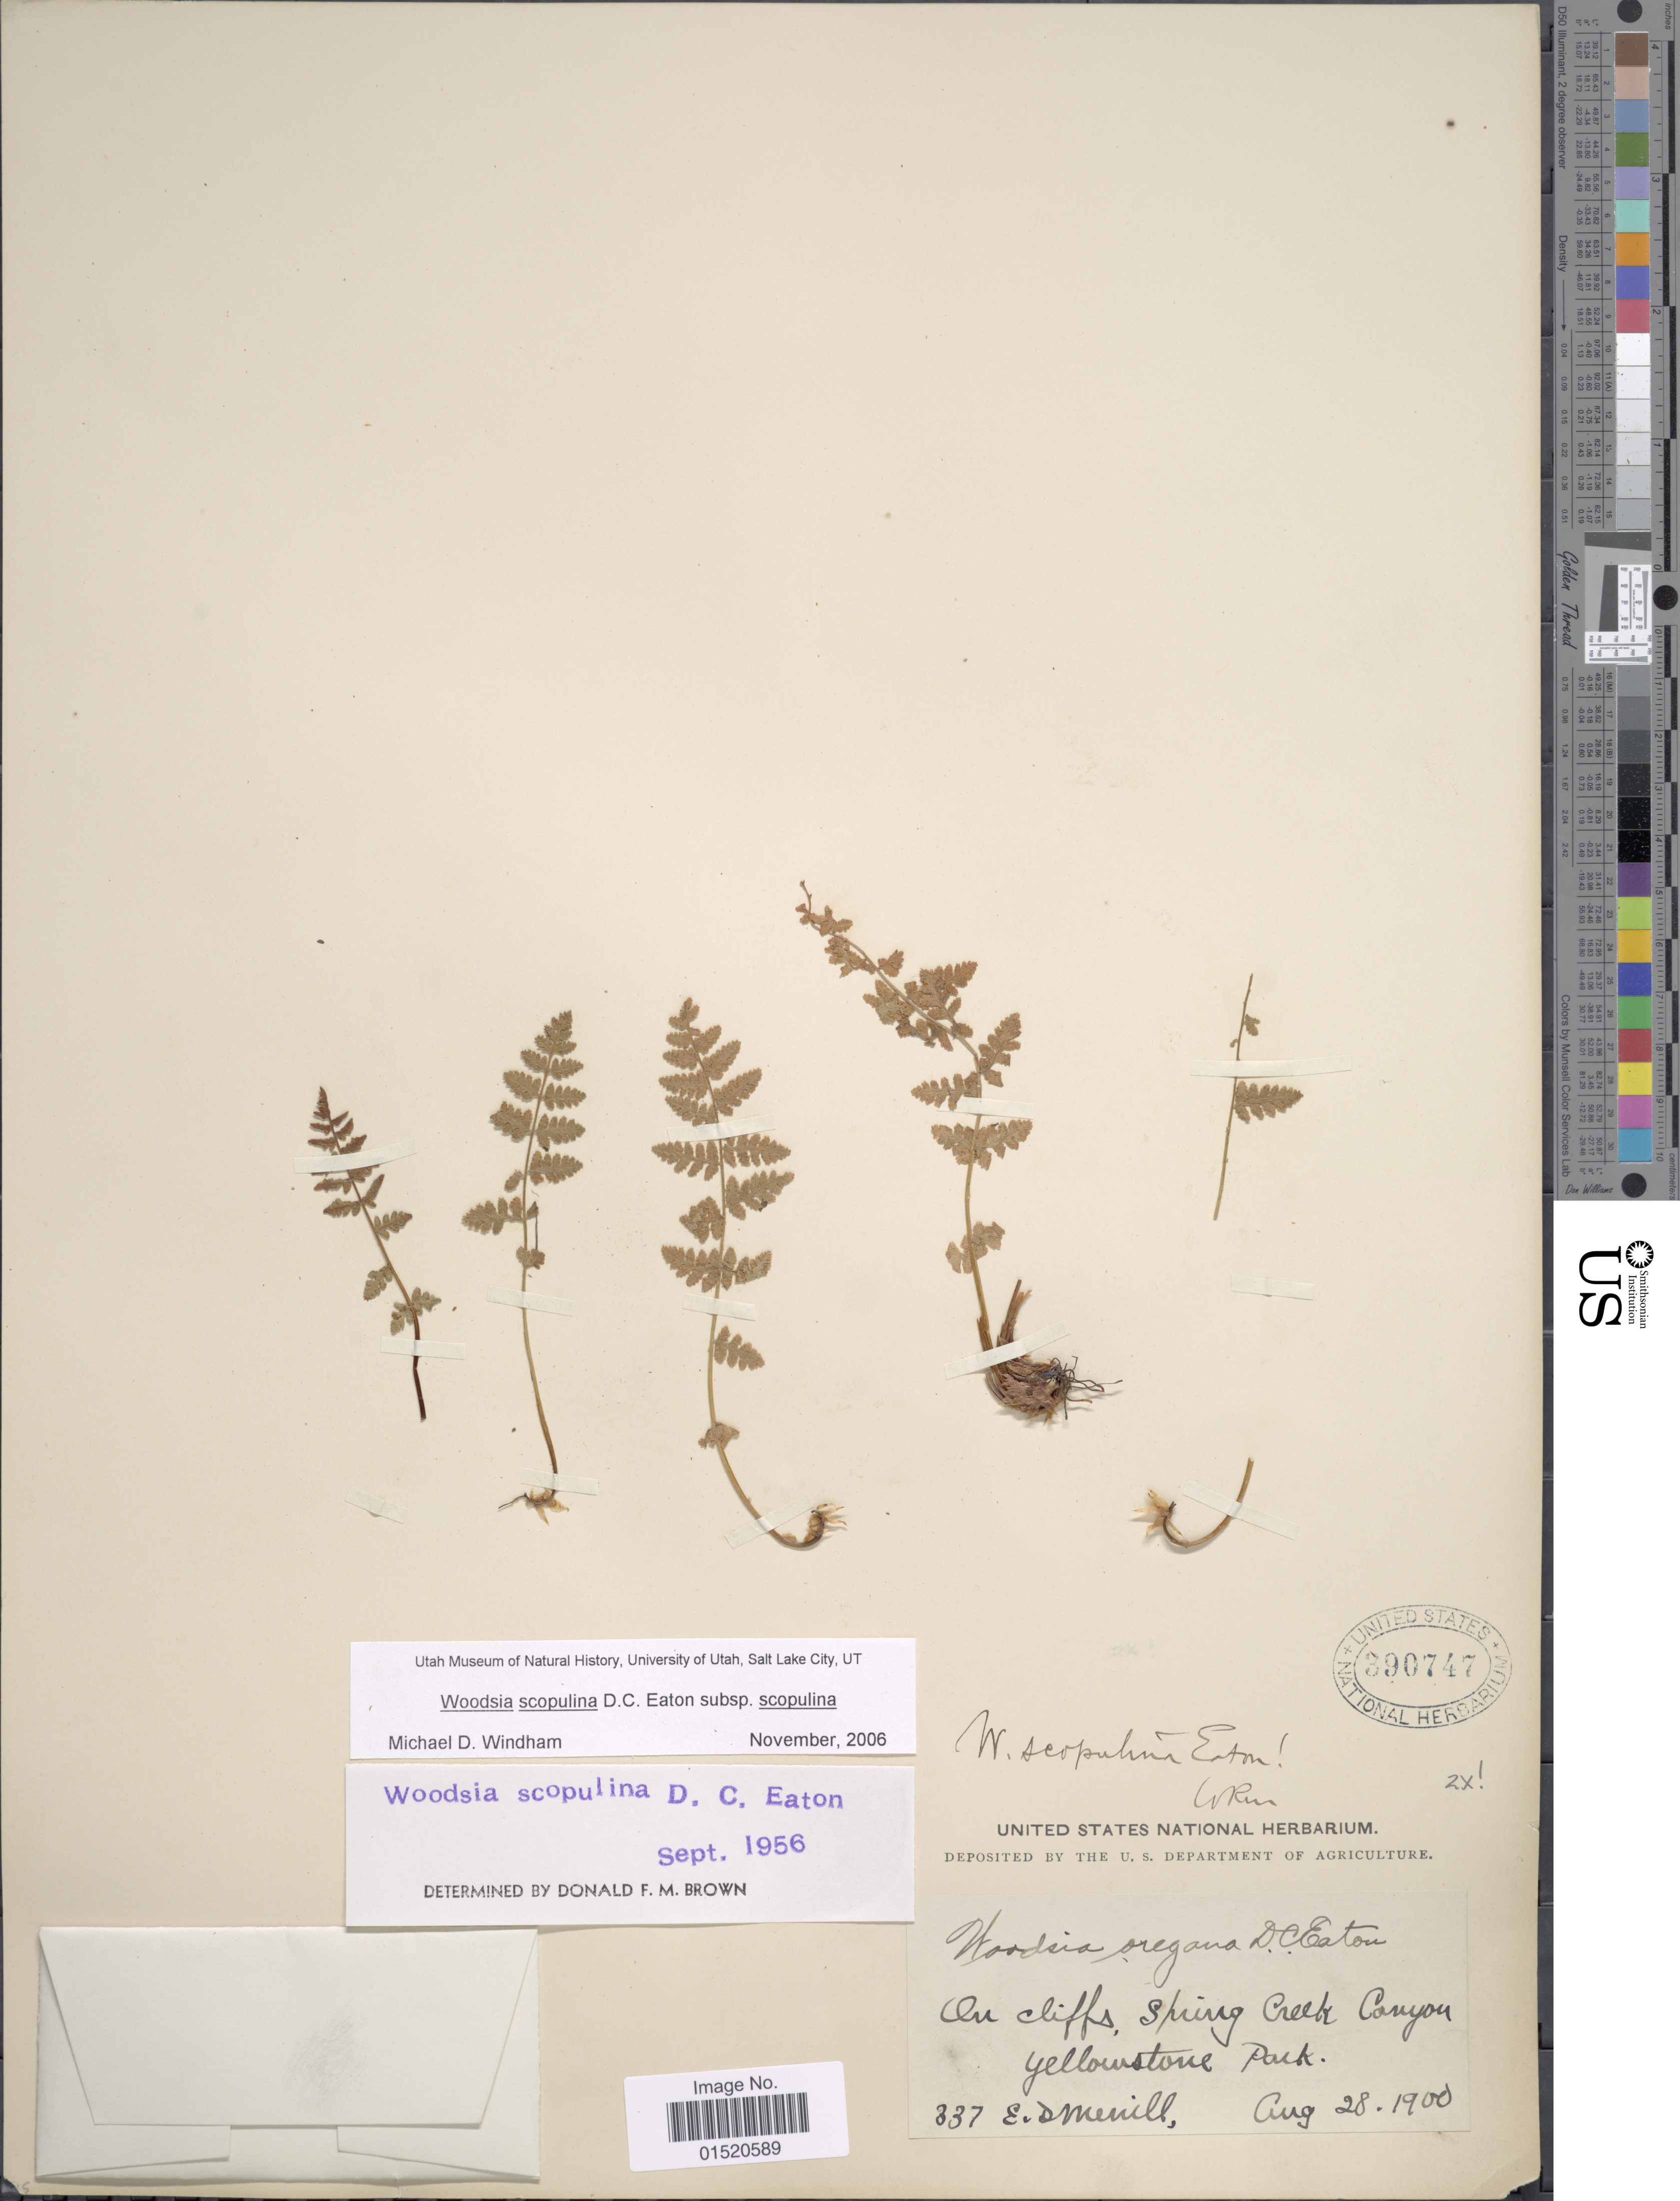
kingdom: Plantae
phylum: Tracheophyta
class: Polypodiopsida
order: Polypodiales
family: Woodsiaceae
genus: Woodsia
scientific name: Woodsia scopulina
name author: D.C. Eaton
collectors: E. D. Merrill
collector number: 337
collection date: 1900-08-28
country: United States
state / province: Wyoming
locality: On cliffs, spring Creek Canyon, Yellowstone Park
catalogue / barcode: US 390747